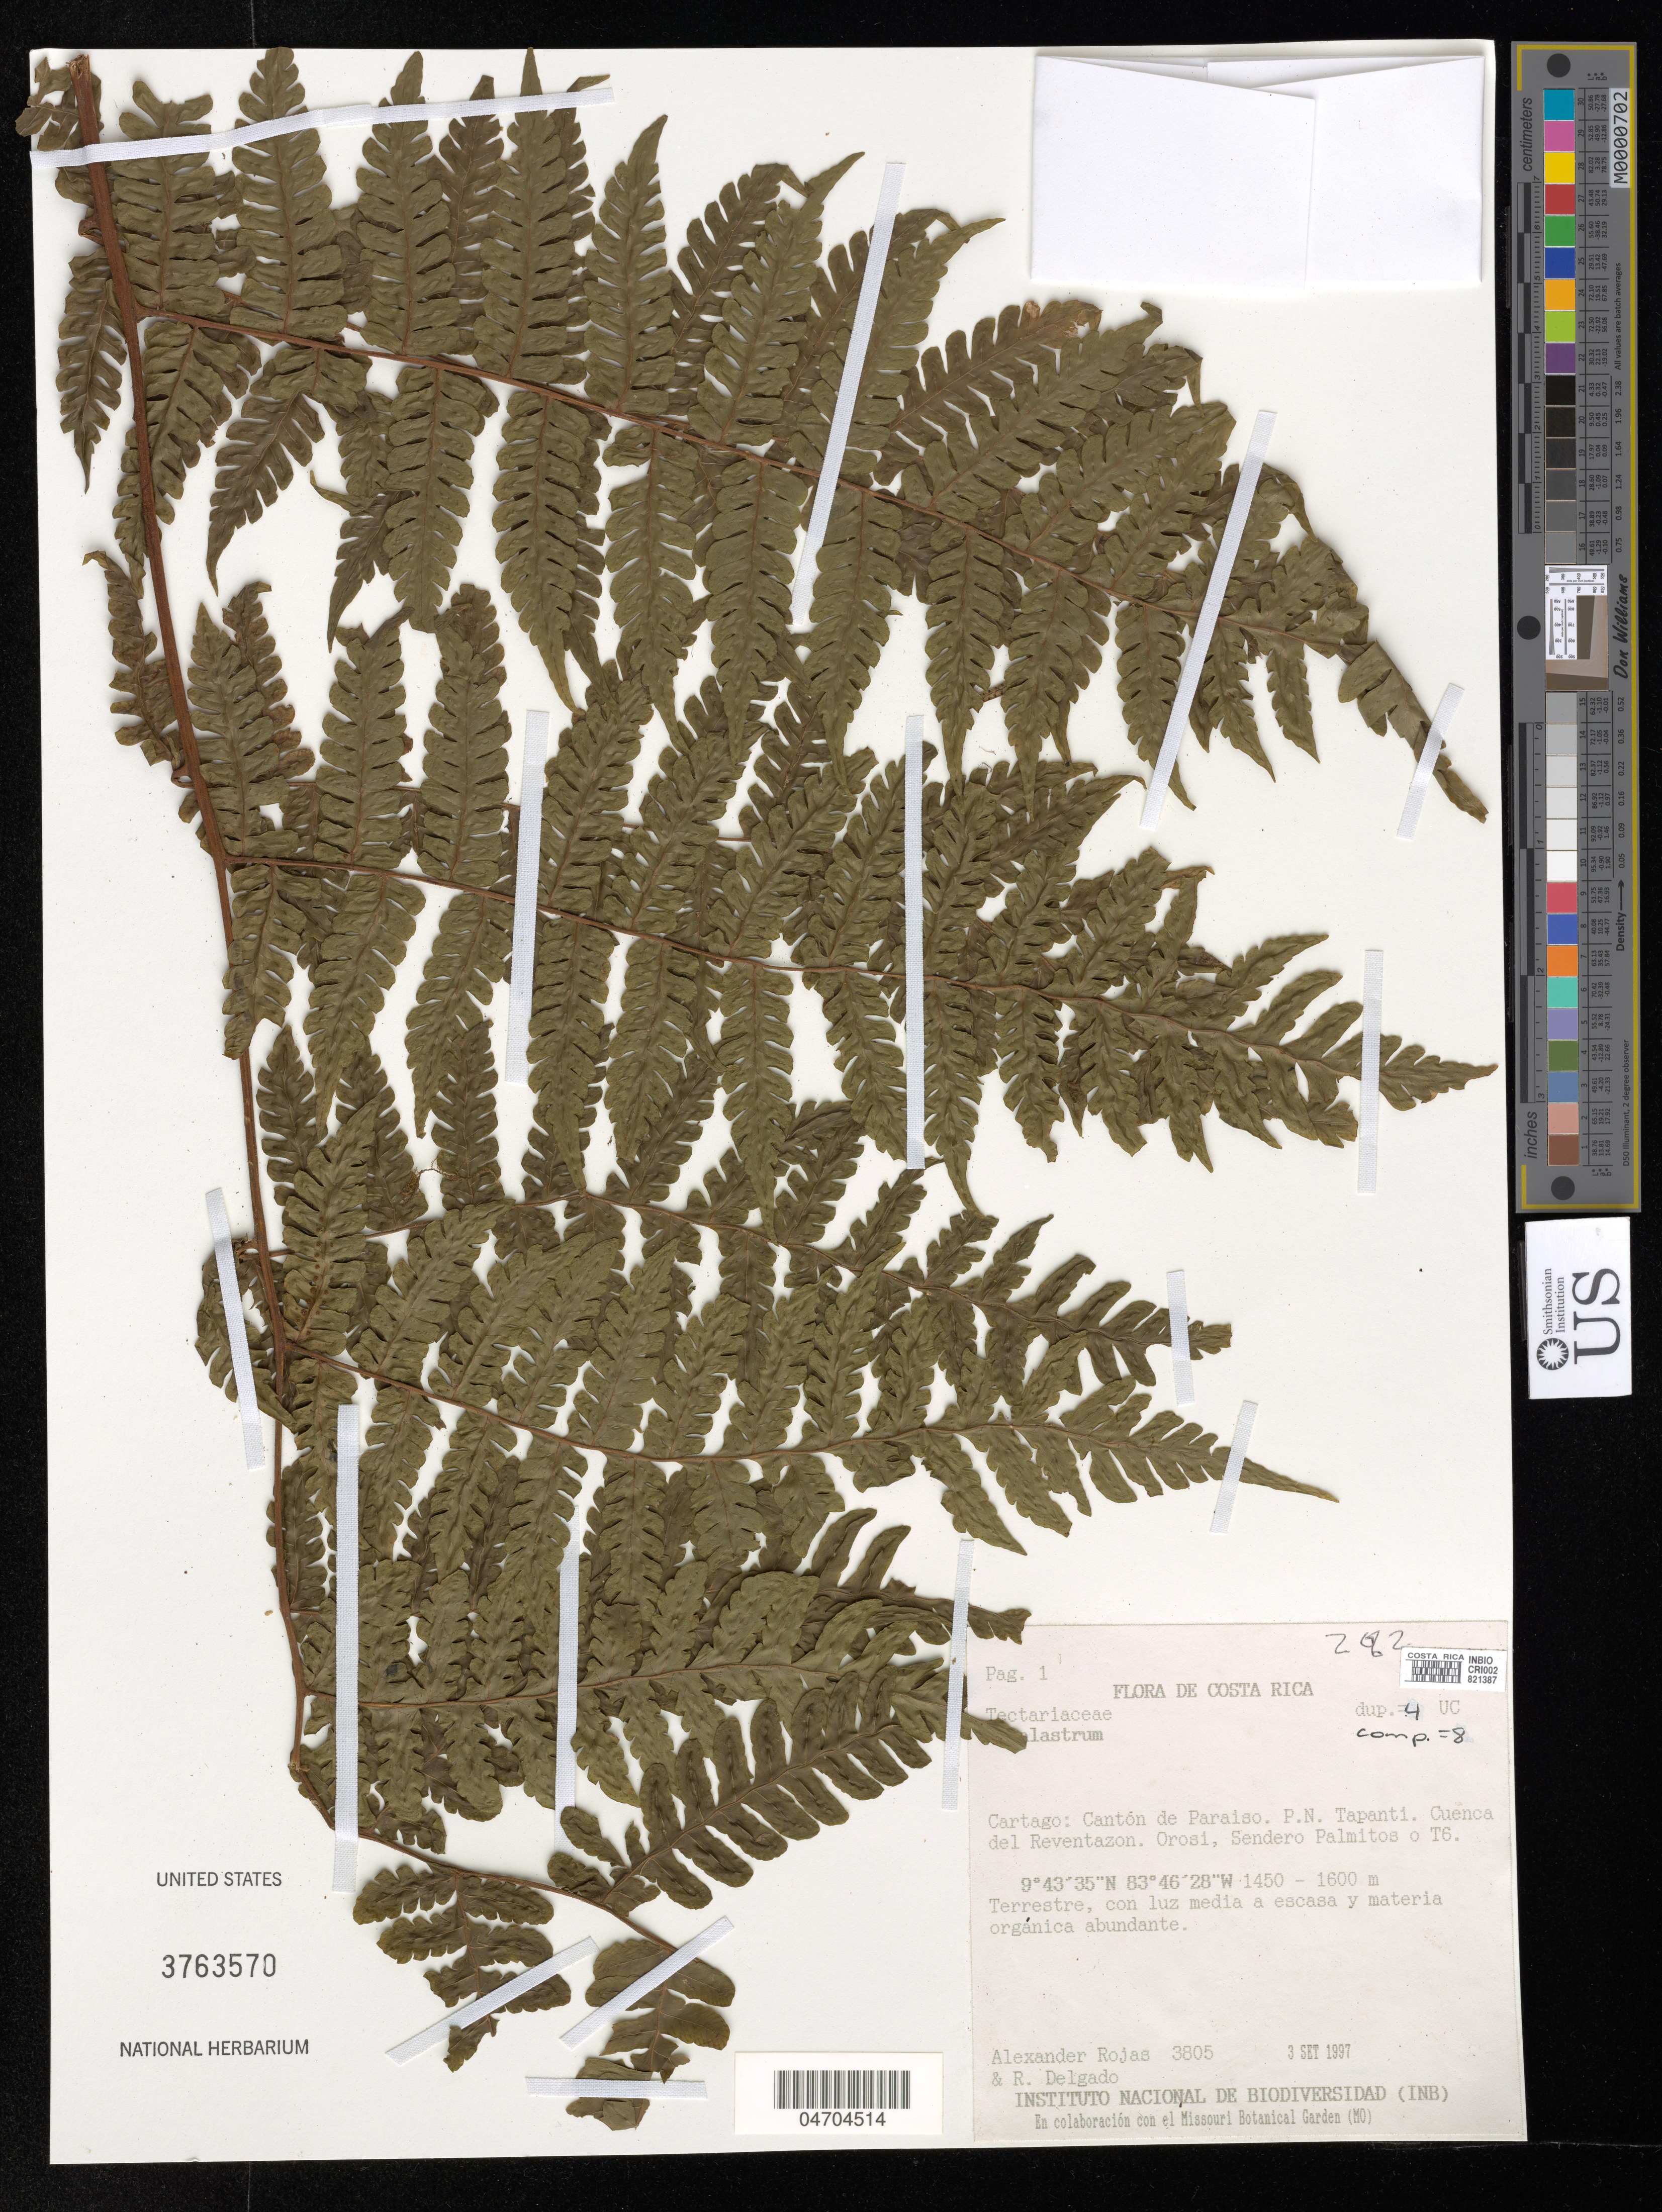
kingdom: Plantae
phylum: Tracheophyta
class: Polypodiopsida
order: Polypodiales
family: Dryopteridaceae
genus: Megalastrum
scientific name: Megalastrum sp.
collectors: A. Rojas & R. Delgado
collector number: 3805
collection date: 1997-09-03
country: Costa Rica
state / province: Cartago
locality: Cantón de Paraiso. P. N. Tapanti. Cuenca del Reventazon. Orosi, Sendero Palmitos o T6.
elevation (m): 1450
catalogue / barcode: US 3763570